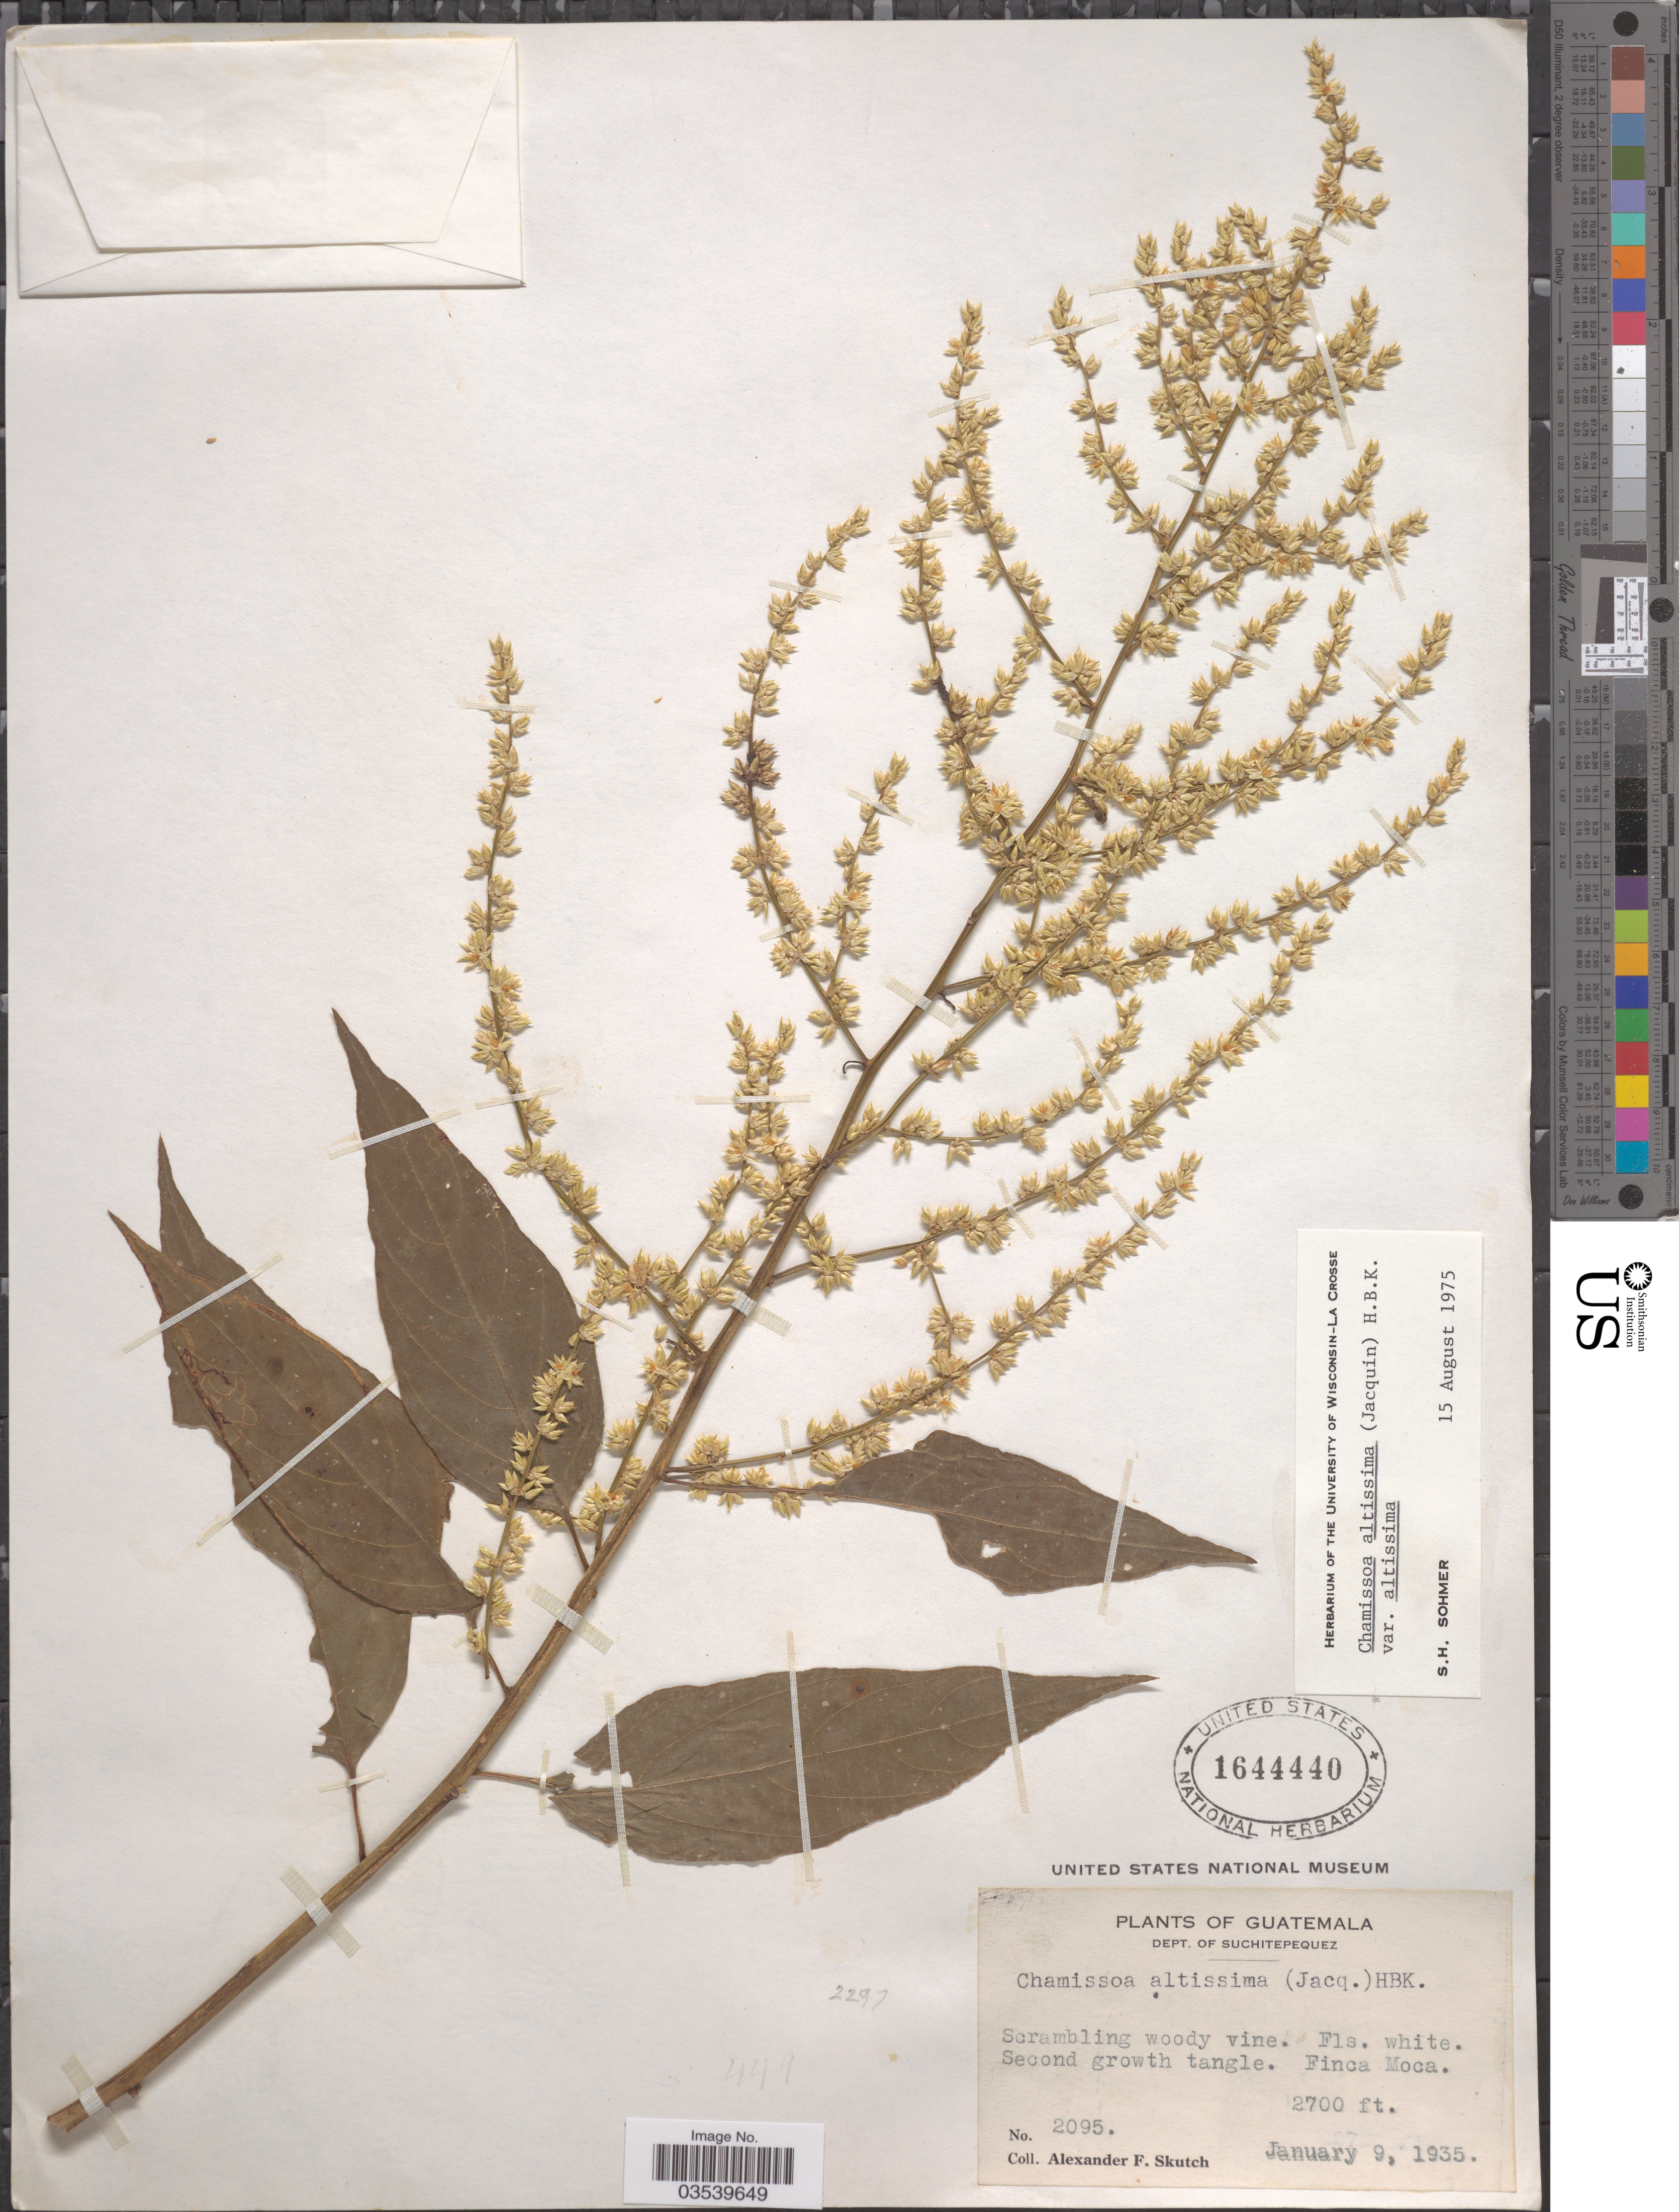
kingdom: Plantae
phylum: Tracheophyta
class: Magnoliopsida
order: Caryophyllales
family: Amaranthaceae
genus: Chamissoa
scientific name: Chamissoa altissima var. altissima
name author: (Jacq.) Kunth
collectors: A. F. Skutch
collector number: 2095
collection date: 1935-01-09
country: Guatemala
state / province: Suchitepéquez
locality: Dept. of Suchitepequez.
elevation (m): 823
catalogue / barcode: US 1644440